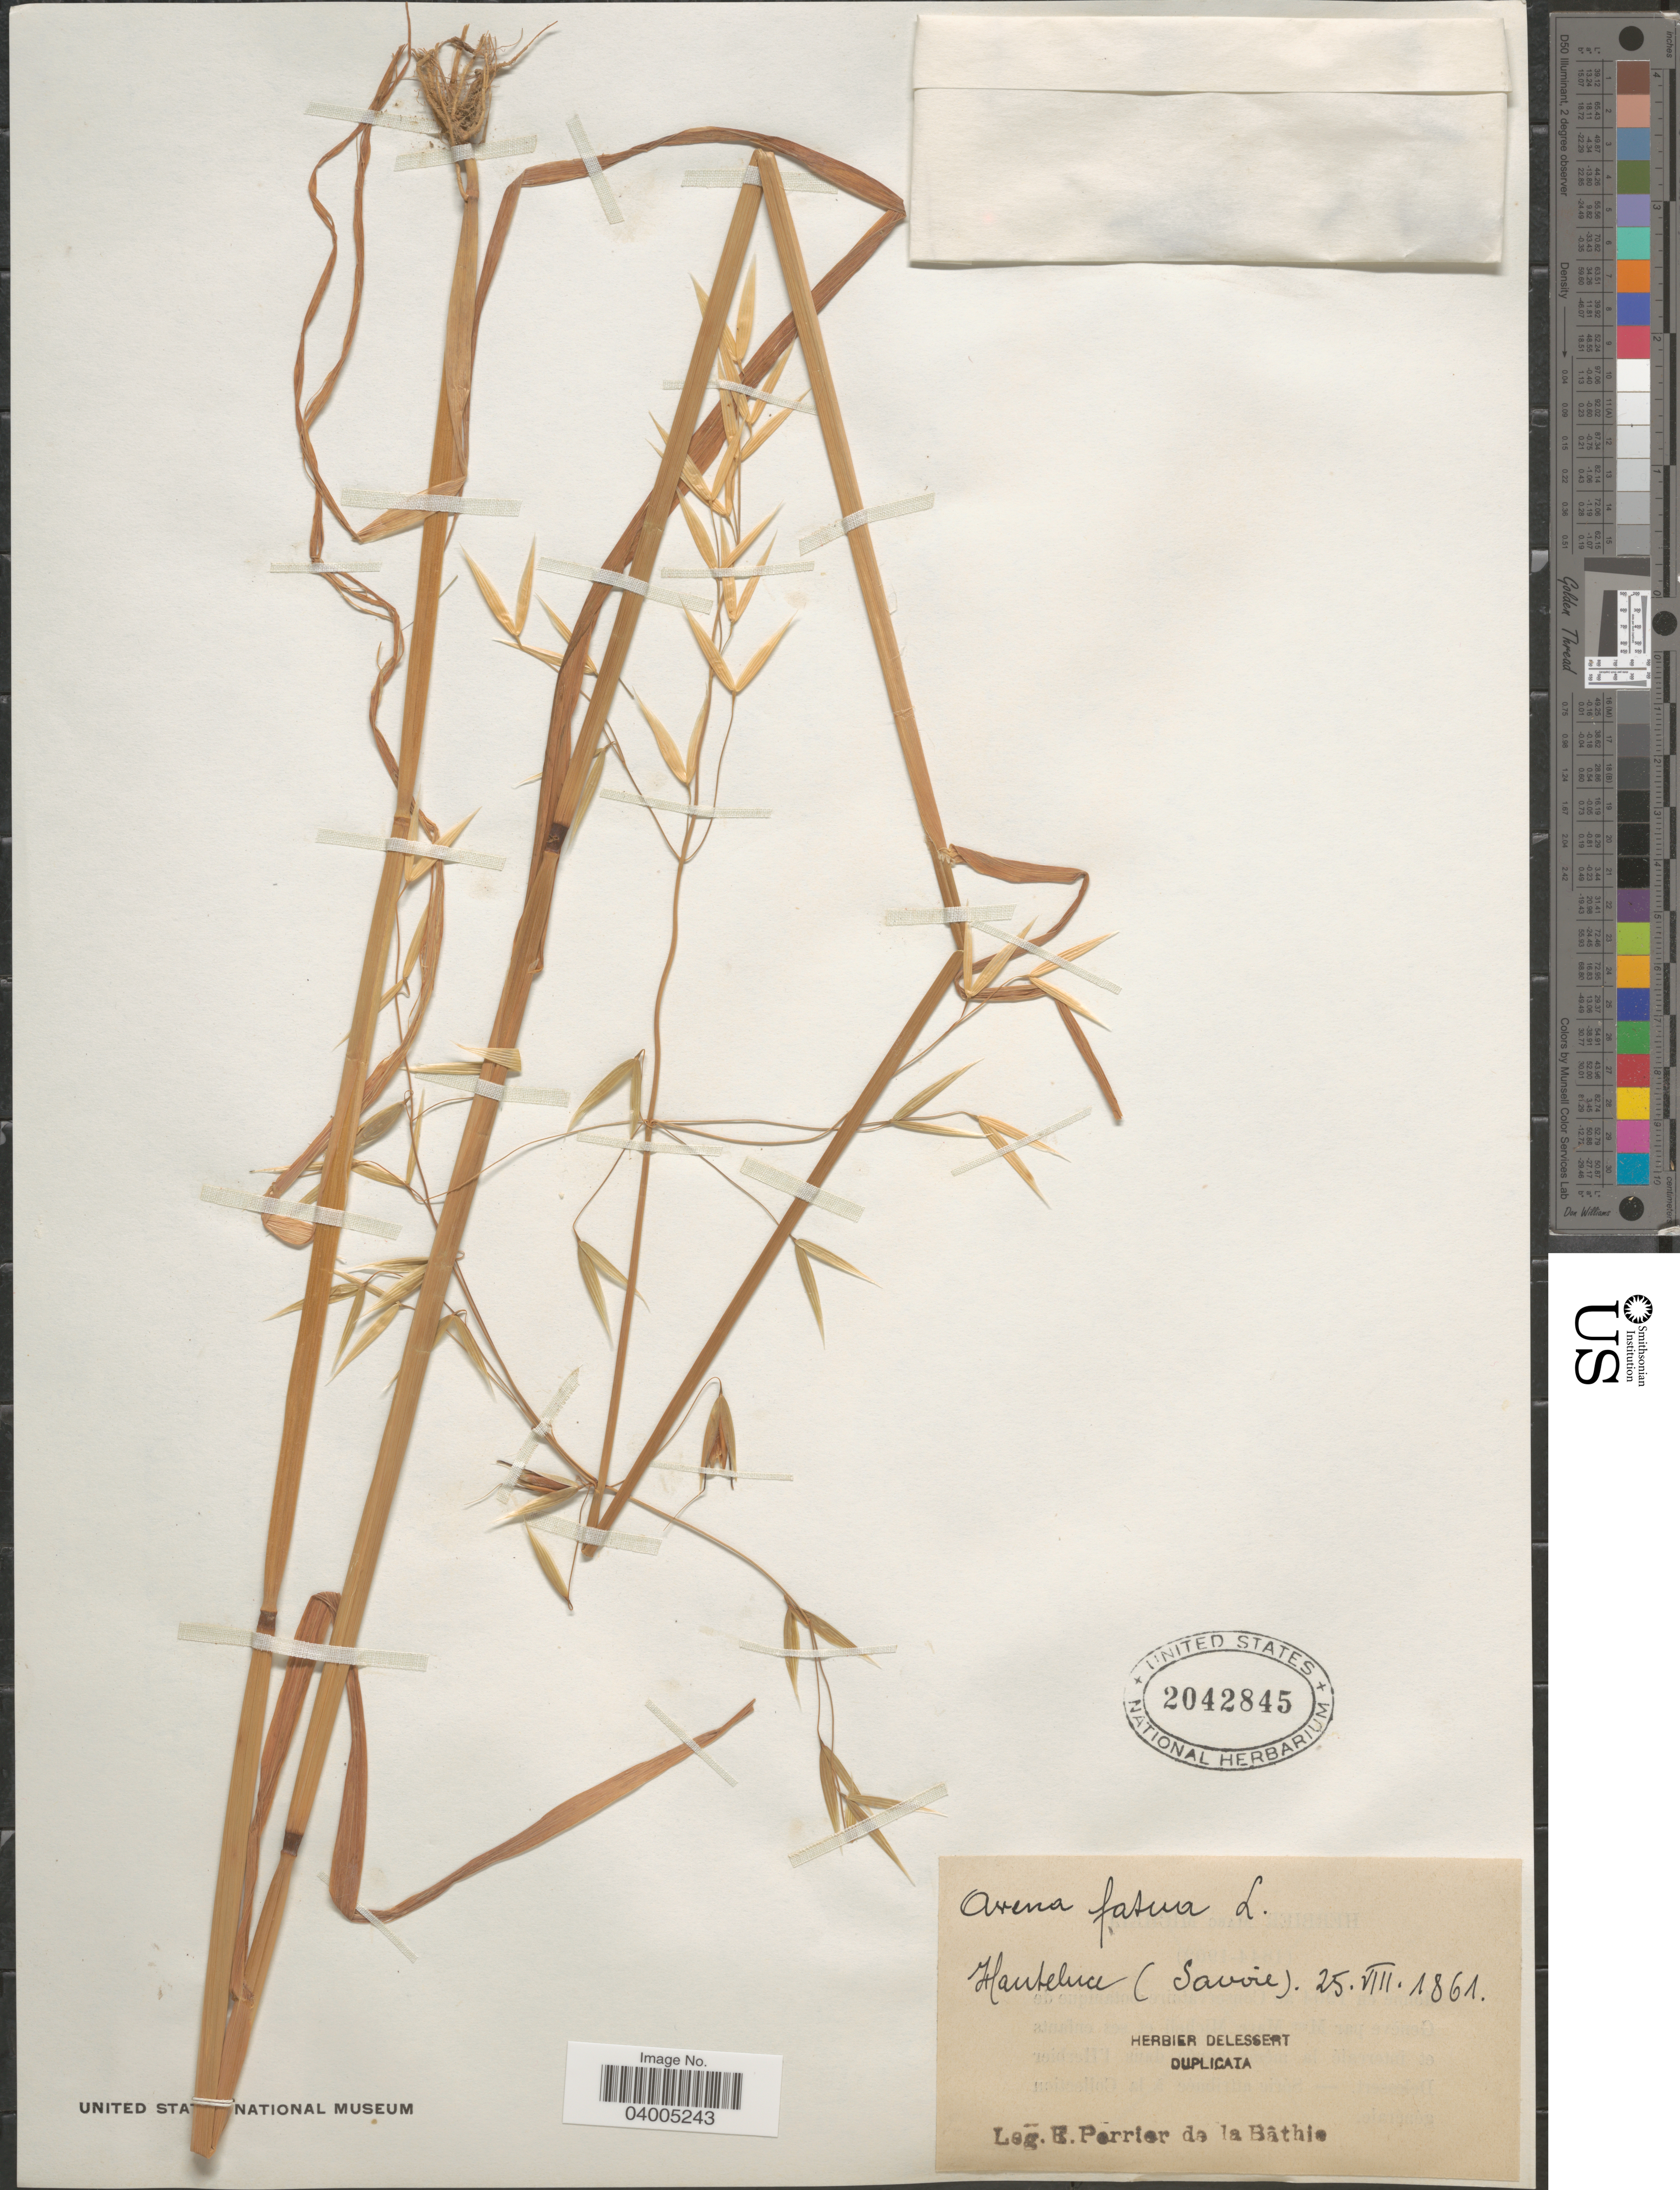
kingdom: Plantae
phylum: Tracheophyta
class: Liliopsida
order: Poales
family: Poaceae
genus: Avena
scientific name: Avena fatua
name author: L.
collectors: E. Perrier de la Bâthie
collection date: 1861-08-25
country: France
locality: Hauteluce (Savoie).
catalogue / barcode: US 2042845